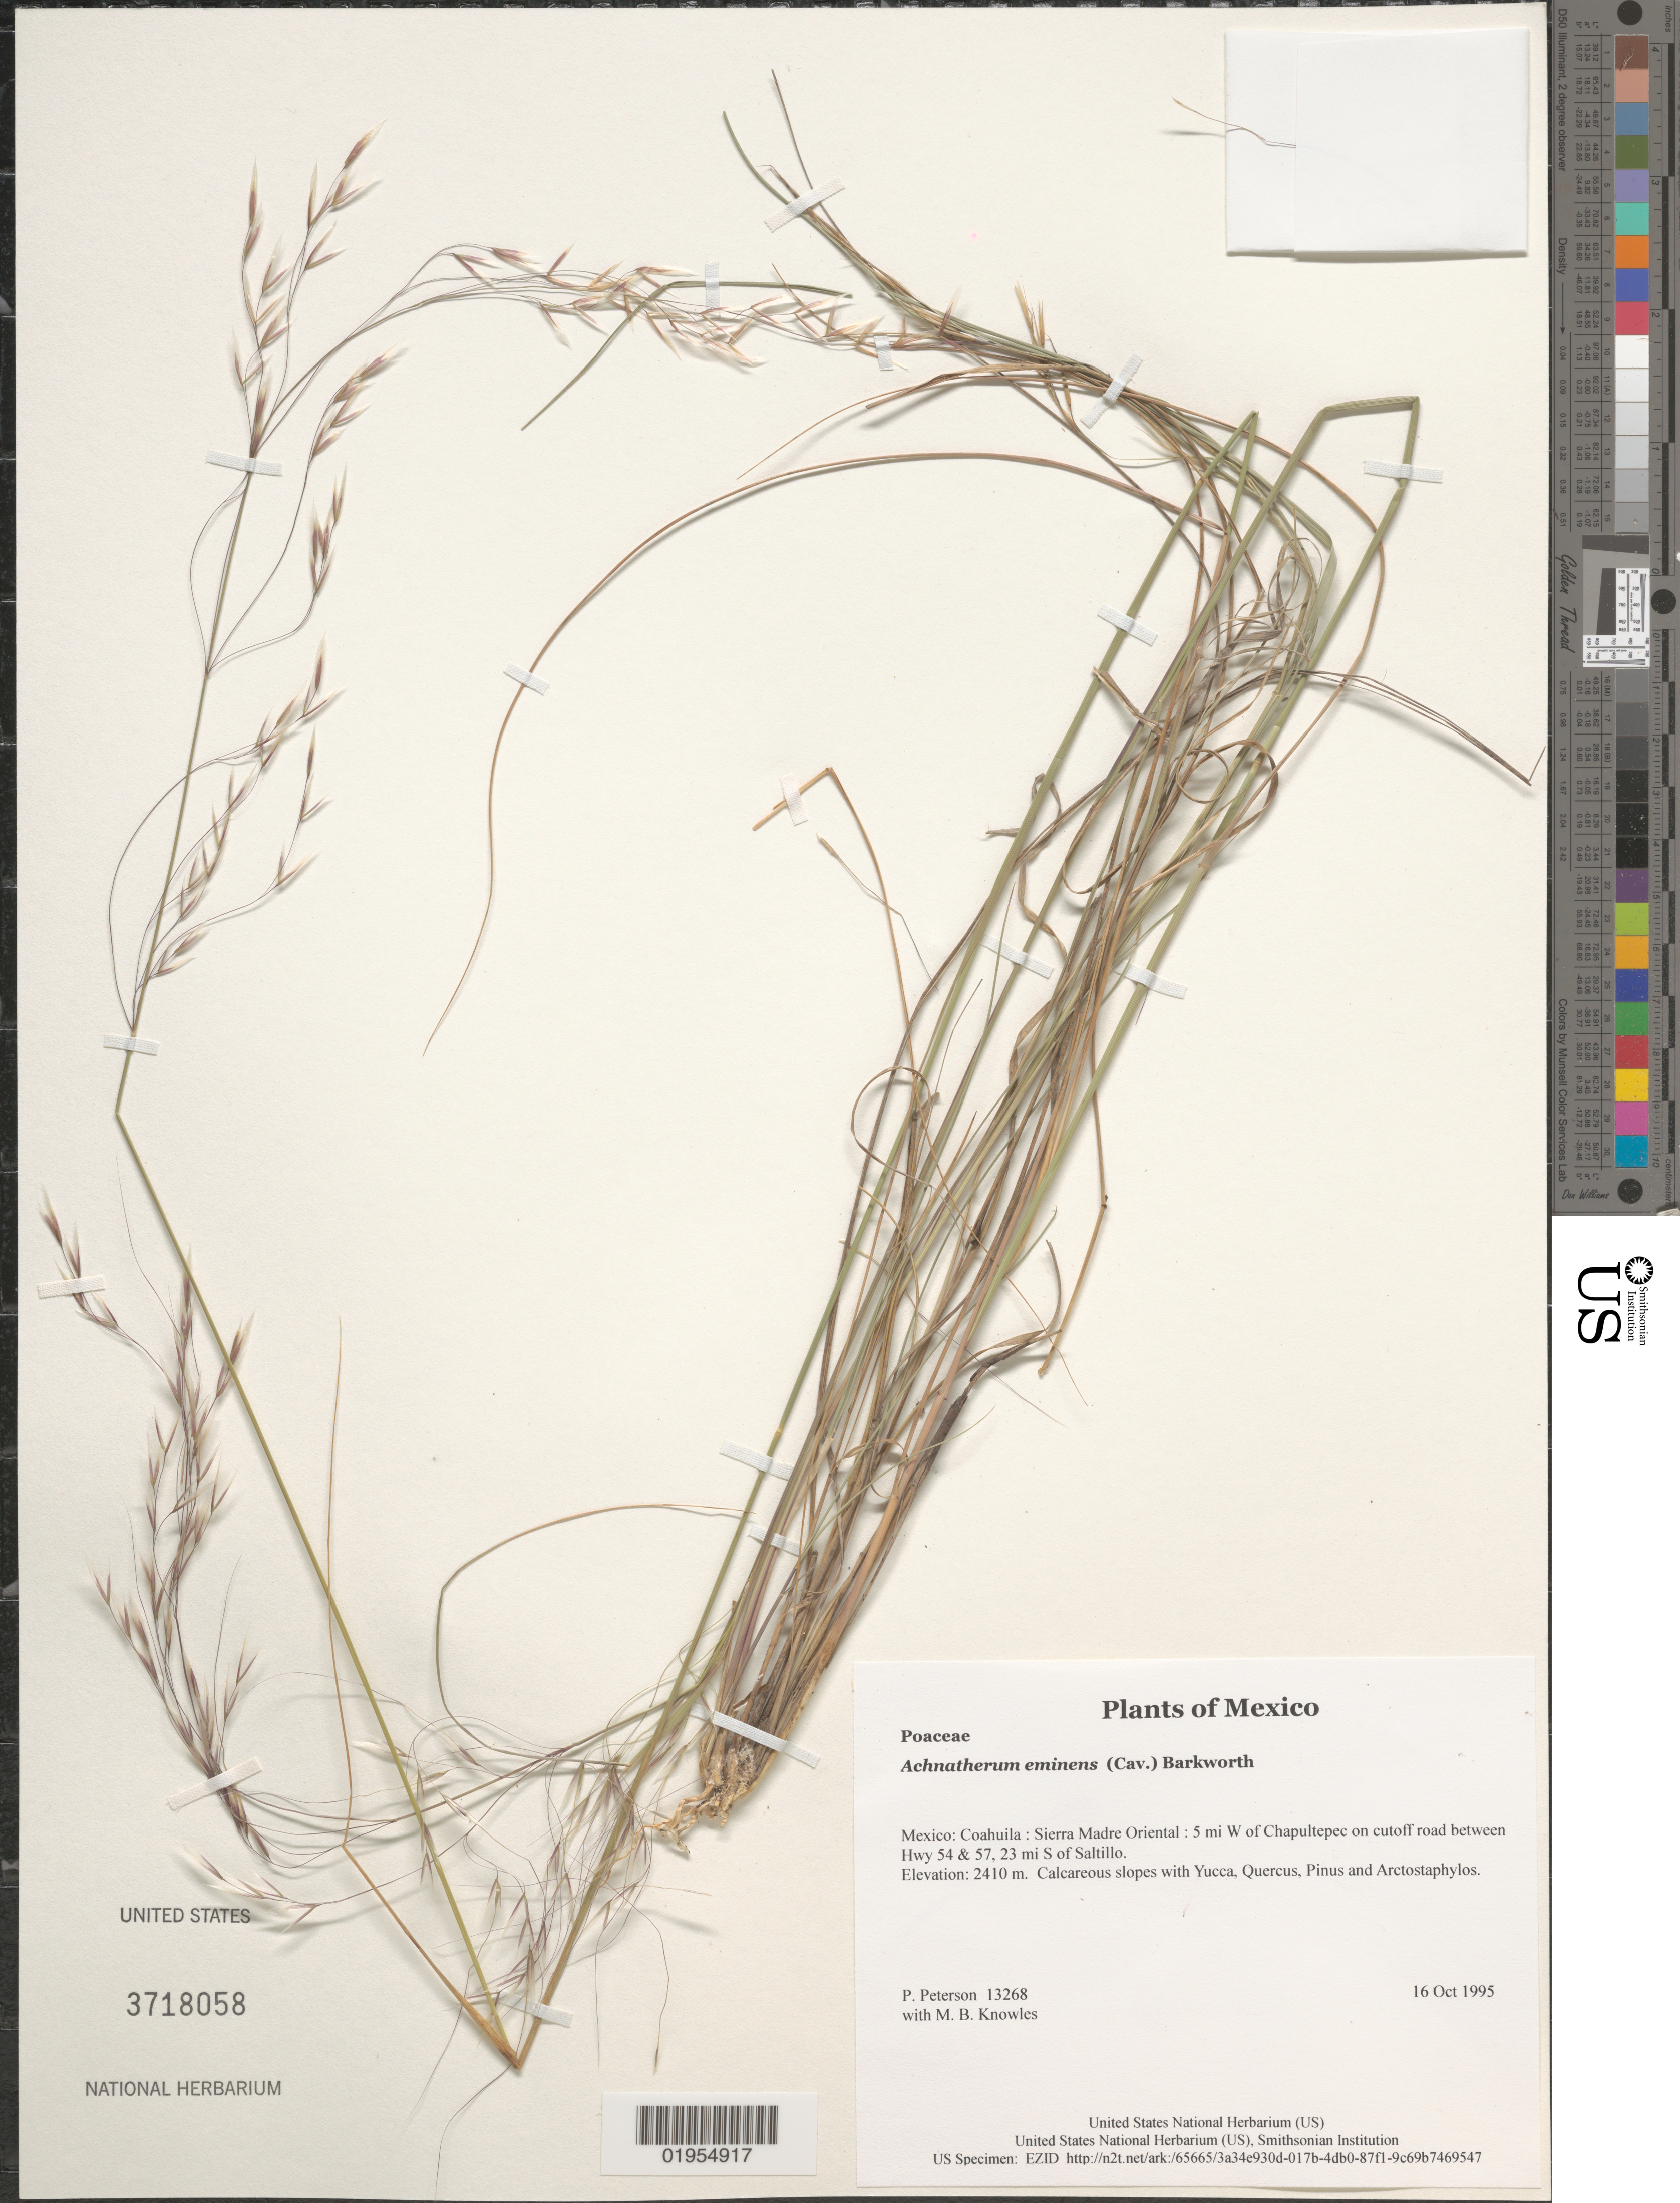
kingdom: Plantae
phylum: Tracheophyta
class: Liliopsida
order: Poales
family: Poaceae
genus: Achnatherum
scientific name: Achnatherum eminens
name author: (Cav.) Barkworth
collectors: P. M. Peterson & M. B. Knowles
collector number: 13268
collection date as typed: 16 Oct 1995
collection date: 1995-10-16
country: Mexico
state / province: Coahuila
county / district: Sierra Madre Oriental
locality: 5 mi W of Chapultepec on cutoff road between Hwy 54 & 57, 23 mi S of Saltillo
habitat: Calcareous slopes with Yucca, Quercus, Pinus and Arctostaphylos.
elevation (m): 2410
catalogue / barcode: US 3718058